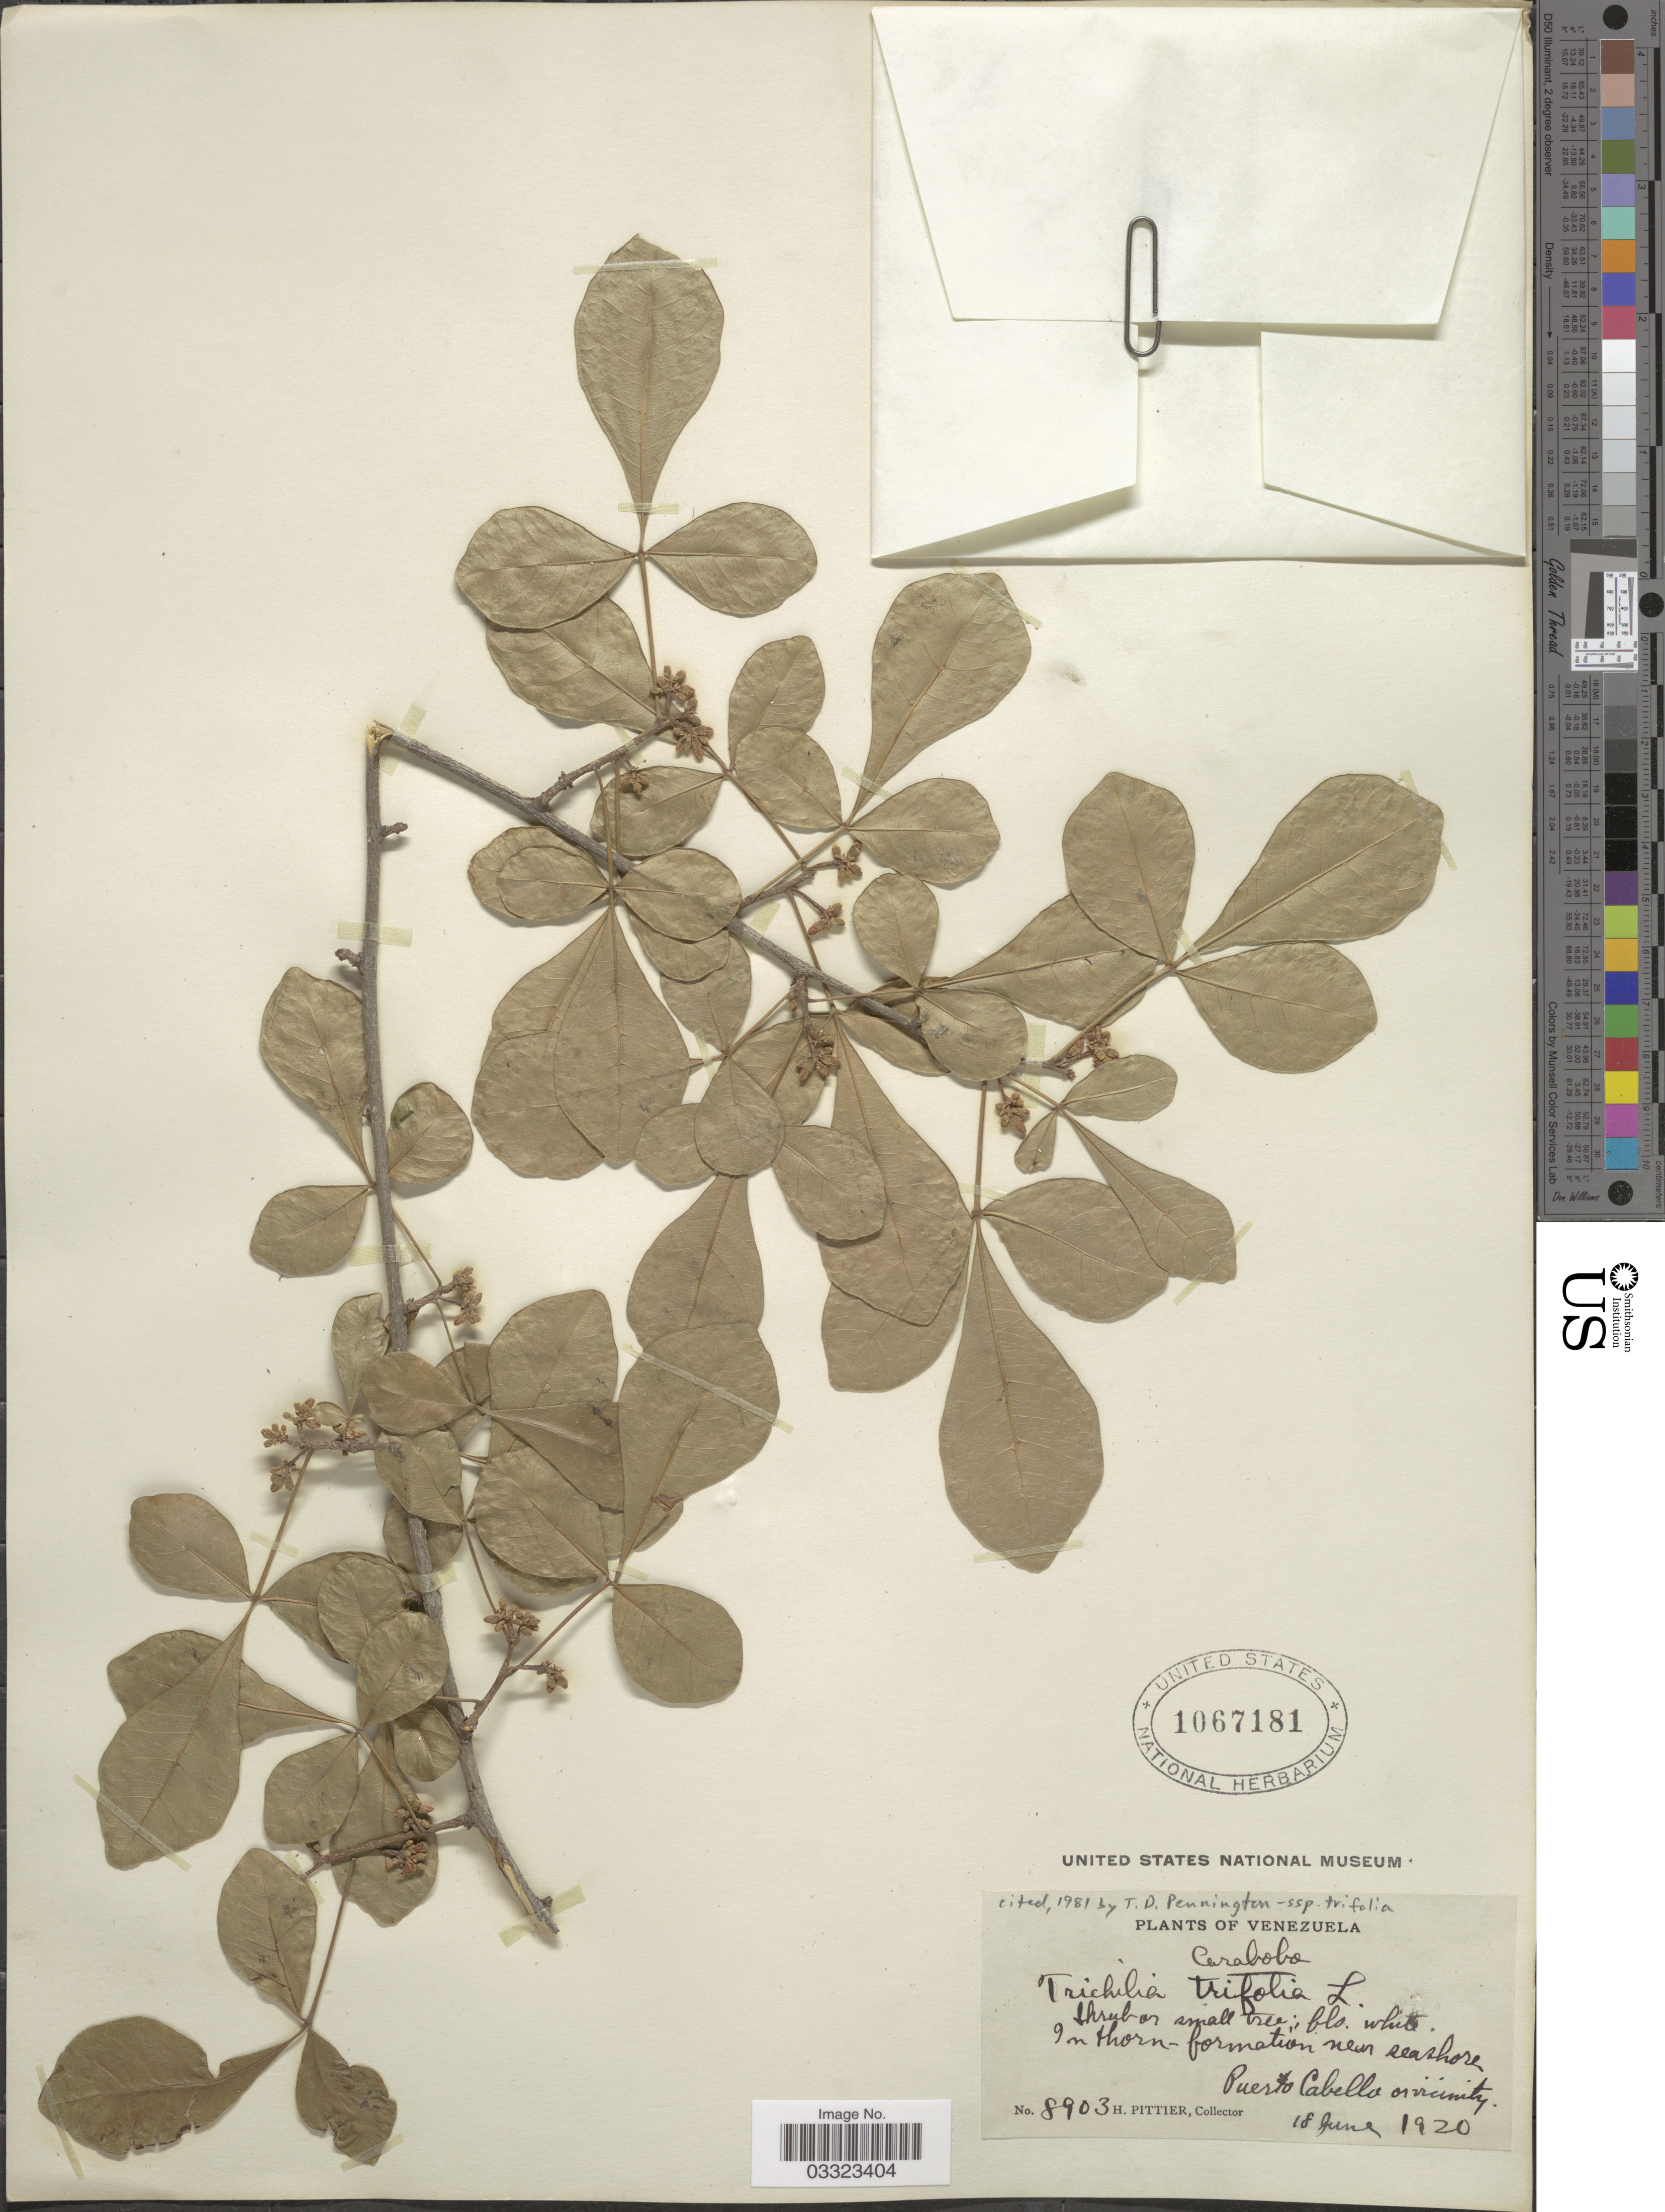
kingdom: Plantae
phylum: Tracheophyta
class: Magnoliopsida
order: Sapindales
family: Meliaceae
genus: Trichilia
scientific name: Trichilia trifolia subsp. trifolia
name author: L.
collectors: H. F. Pittier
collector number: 8903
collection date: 1920-06-18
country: Venezuela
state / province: Carabobo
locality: Puerto Cabello or vicinity.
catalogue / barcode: US 1067181